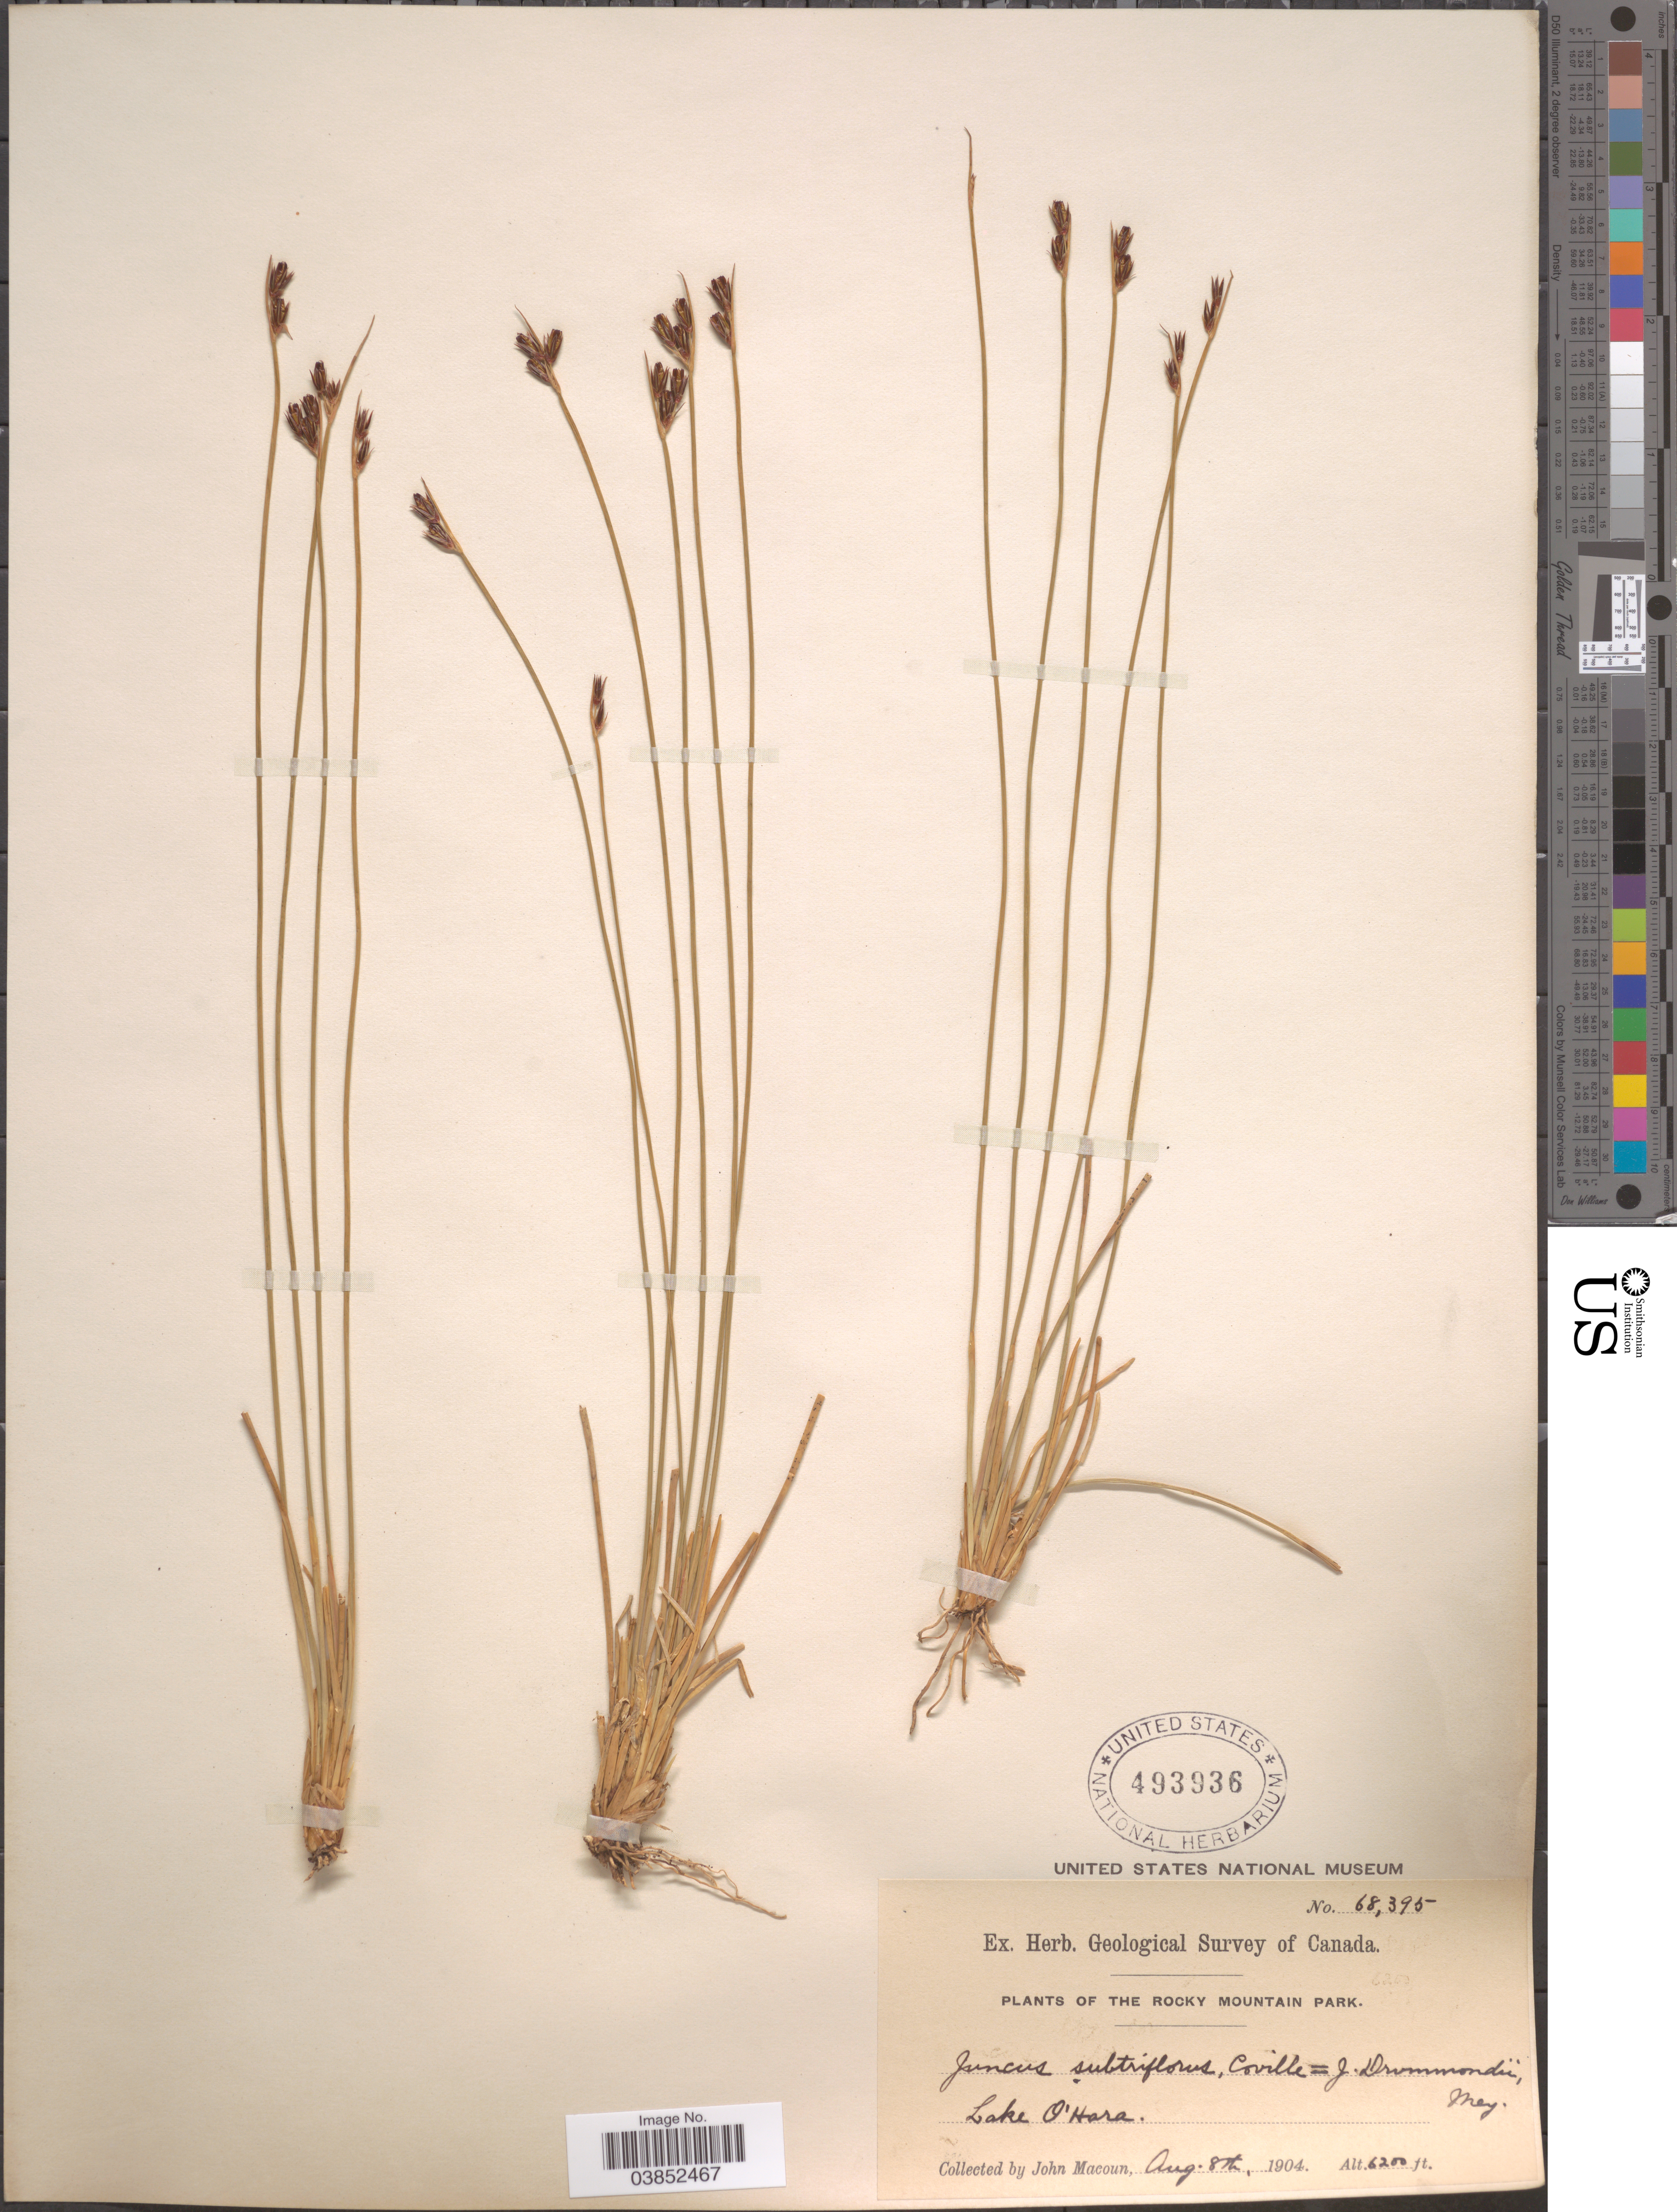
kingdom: Plantae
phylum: Tracheophyta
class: Liliopsida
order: Poales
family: Juncaceae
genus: Juncus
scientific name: Juncus drummondii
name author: E. Mey.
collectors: J. Macoun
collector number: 68395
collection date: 1904-08-08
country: Canada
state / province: British Columbia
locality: The Rocky Mountain Park. Lake O'Hara.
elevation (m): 1890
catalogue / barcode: US 493936